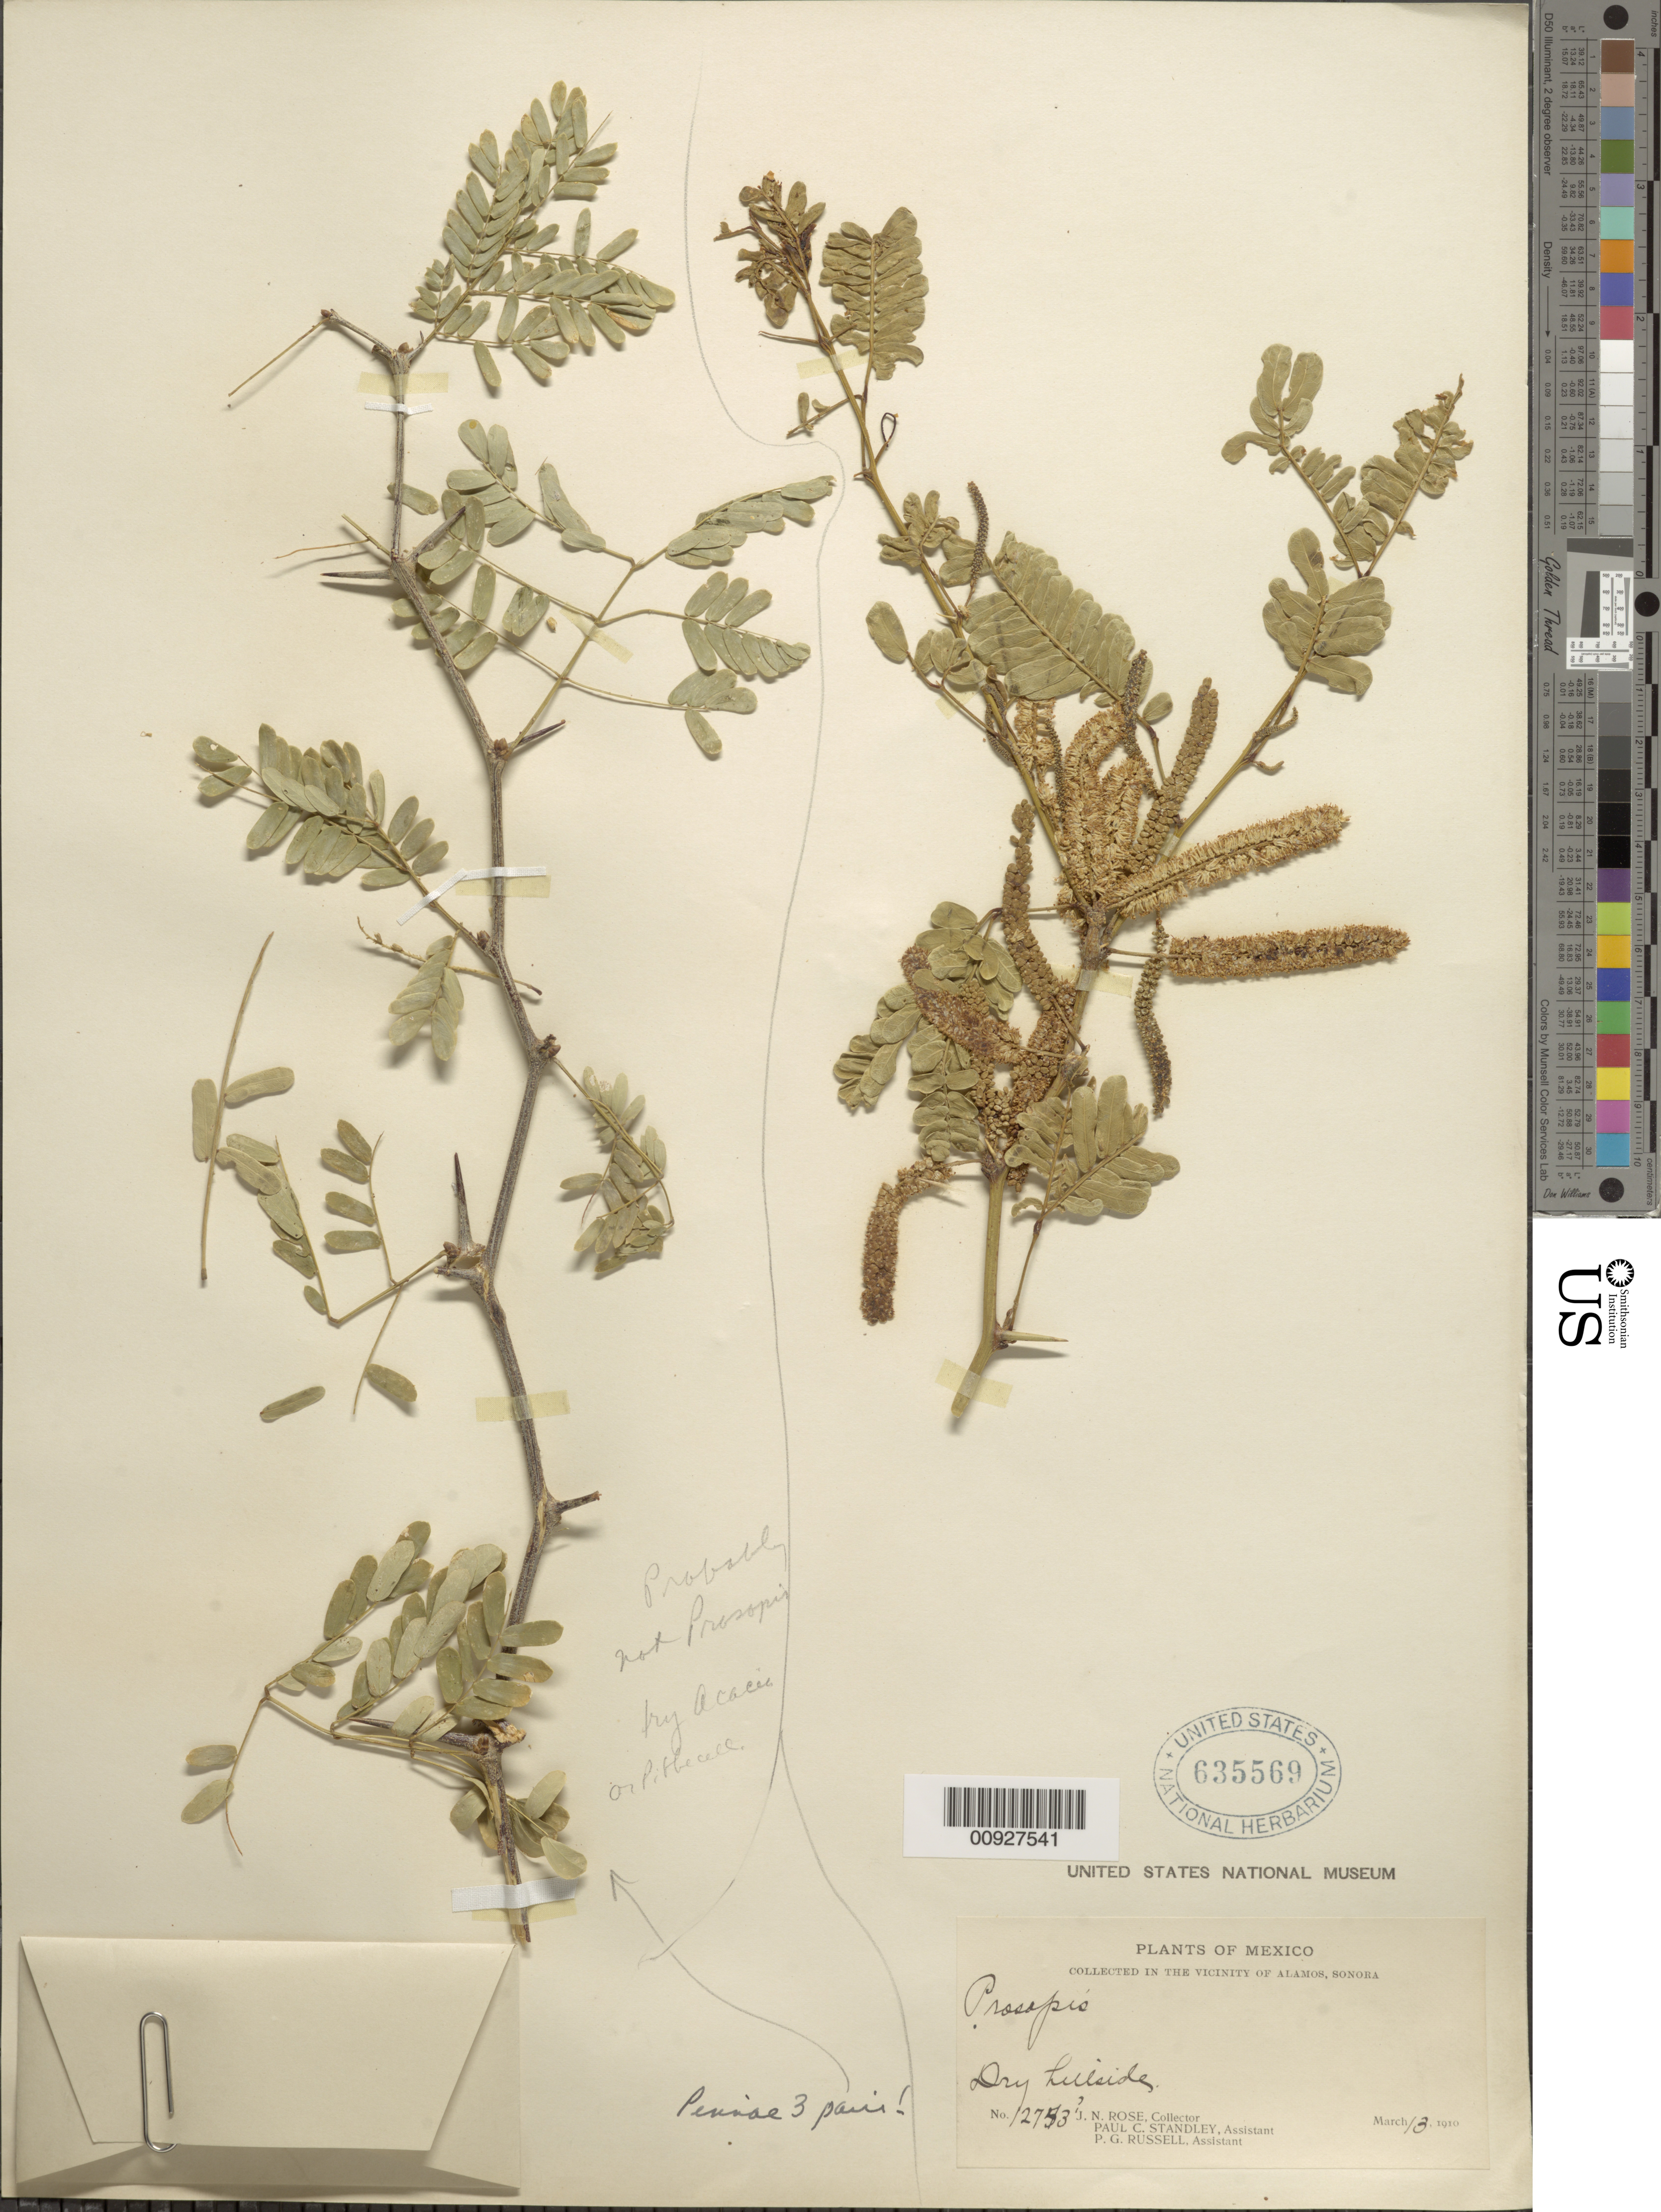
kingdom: Plantae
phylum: Tracheophyta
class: Magnoliopsida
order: Fabales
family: Fabaceae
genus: Neltuma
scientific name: Neltuma sp.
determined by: Strong, Mark T., (BOT), Smithsonian Institution - National Museum of Natural History (UNITED STATES)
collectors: J. N. Rose, P. C. Standley & P. G. Russell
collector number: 12753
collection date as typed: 13 Mar 1910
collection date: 1910-03-13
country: Mexico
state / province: Sonora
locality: In the vicinity of Alamos, Sonora.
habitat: Dry hillside.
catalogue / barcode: US 635569